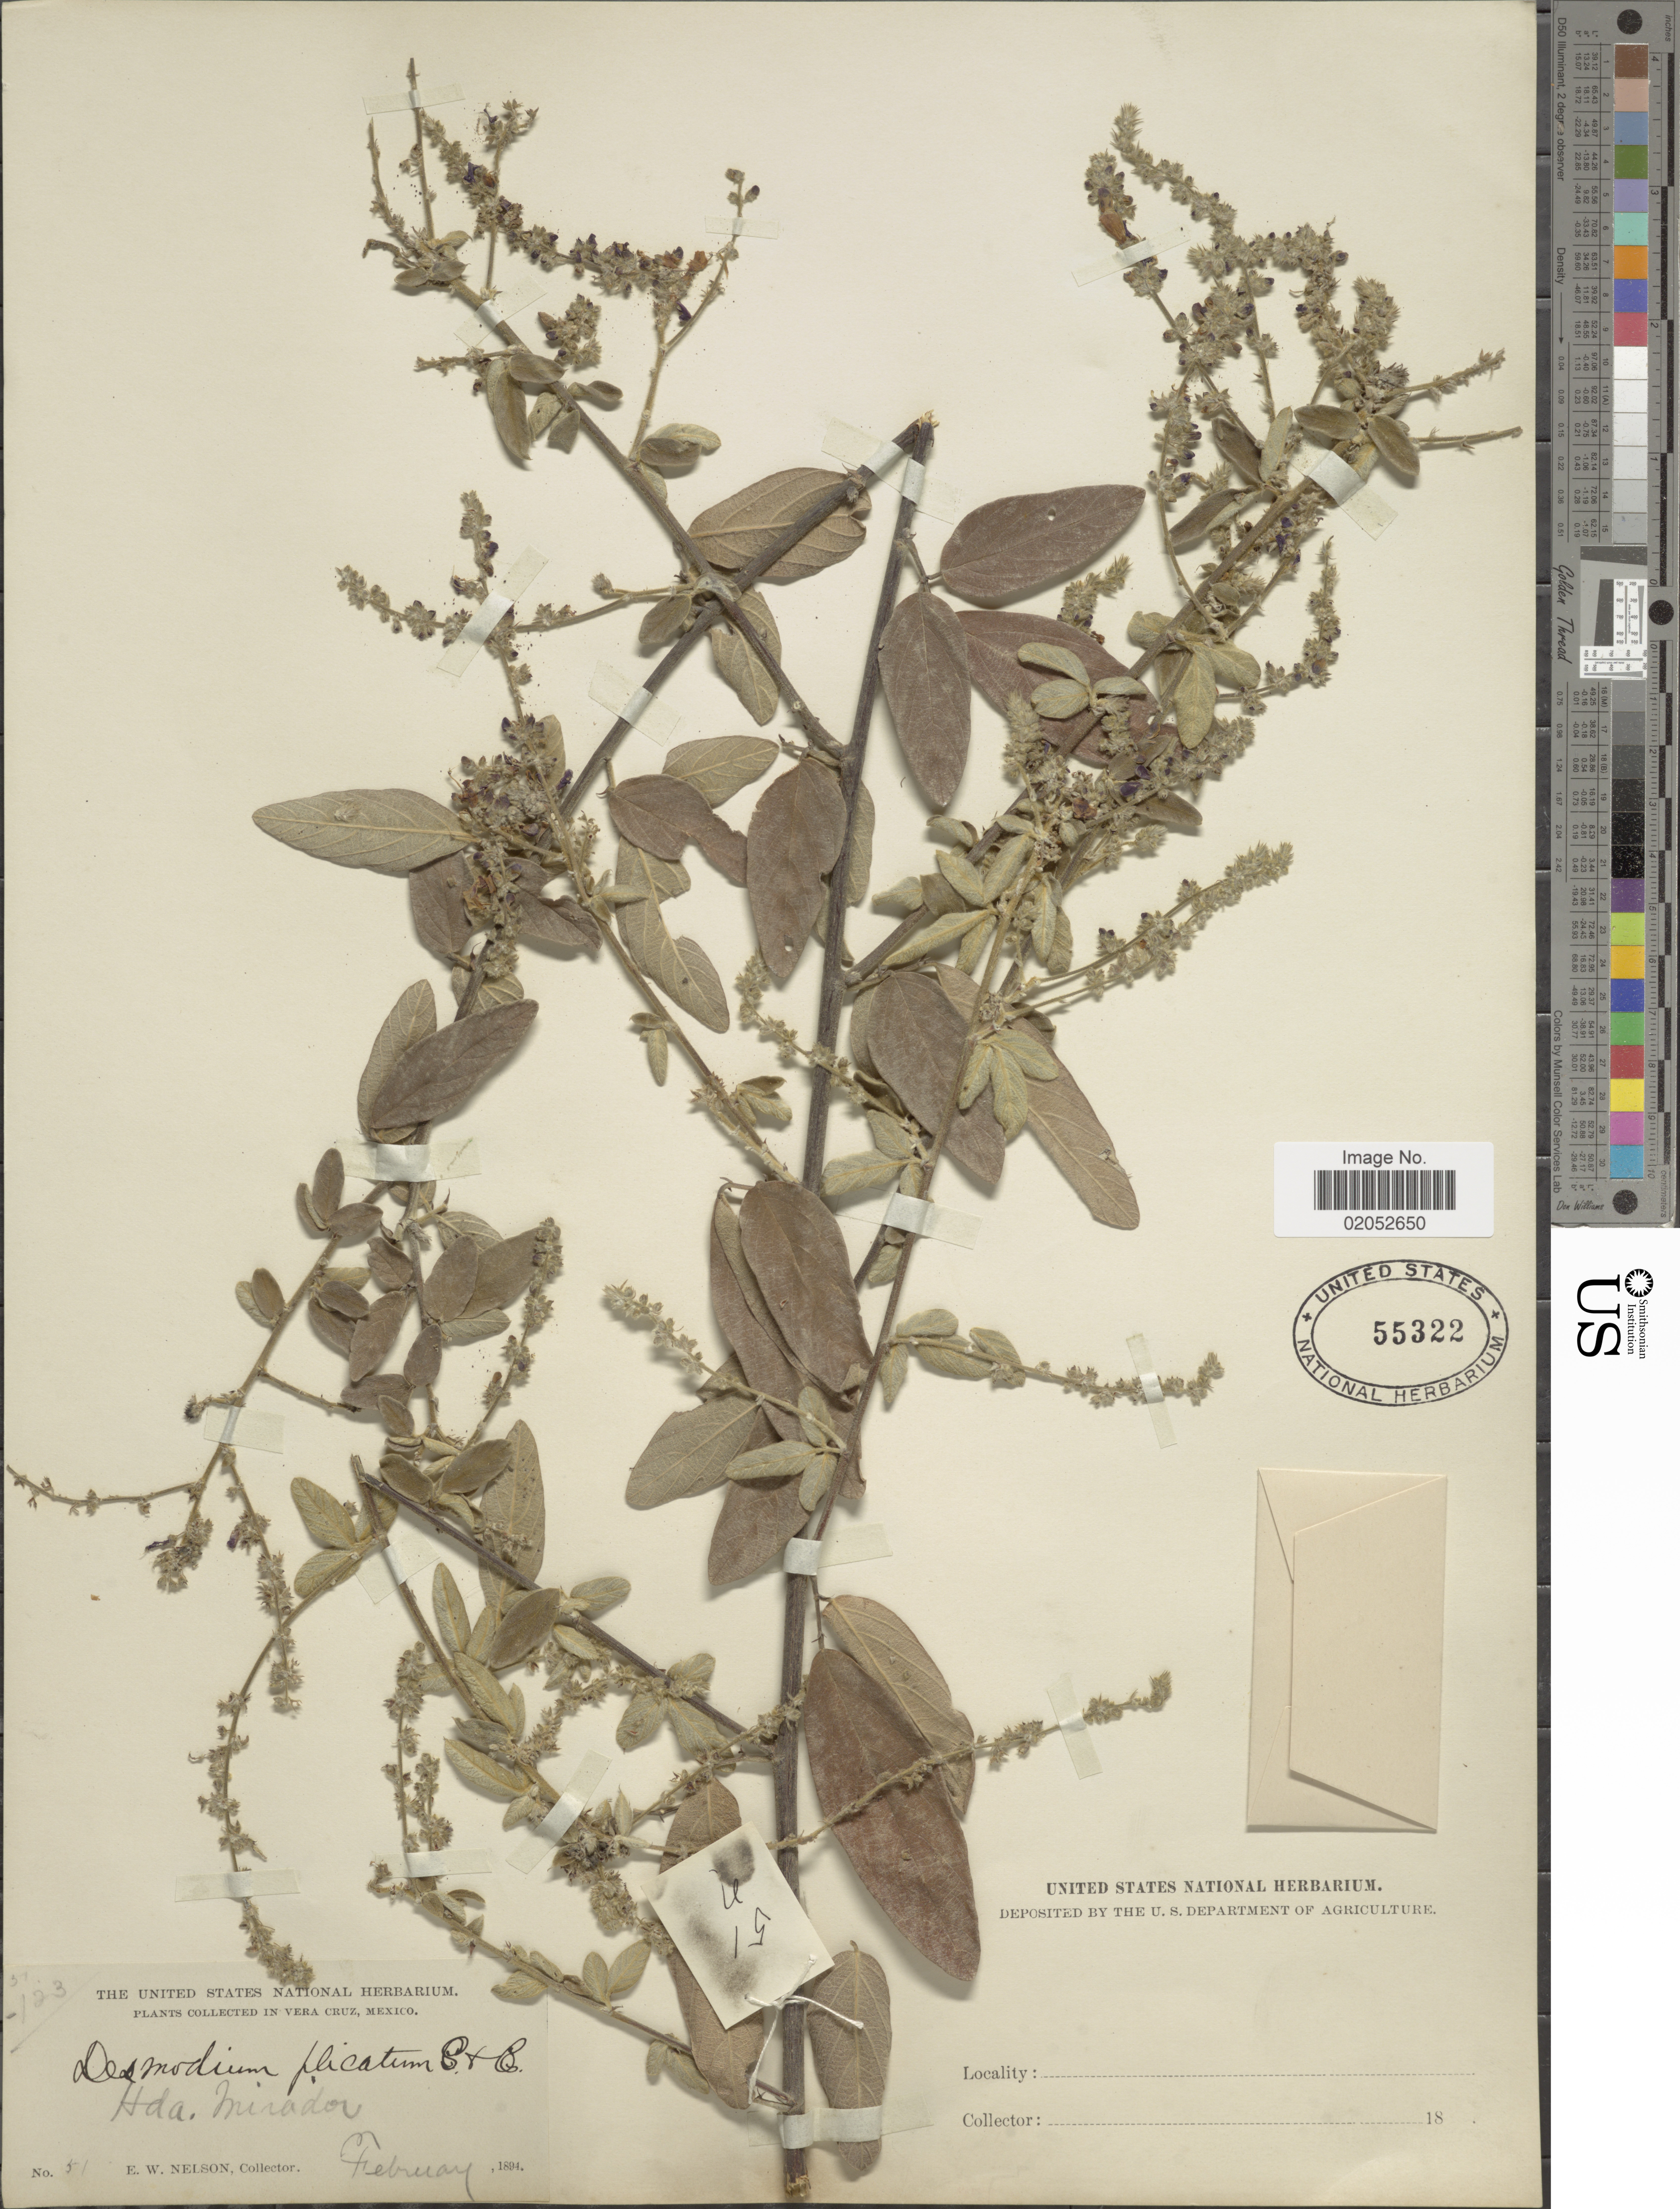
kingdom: Plantae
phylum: Tracheophyta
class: Magnoliopsida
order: Fabales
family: Fabaceae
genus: Desmodium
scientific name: Desmodium plicatum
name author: Schltdl. & Cham.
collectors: E. W. Nelson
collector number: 51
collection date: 1894-02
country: Mexico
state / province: Veracruz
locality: Vera Cruz, Mexico, Hda, Mirador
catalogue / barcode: US 55322